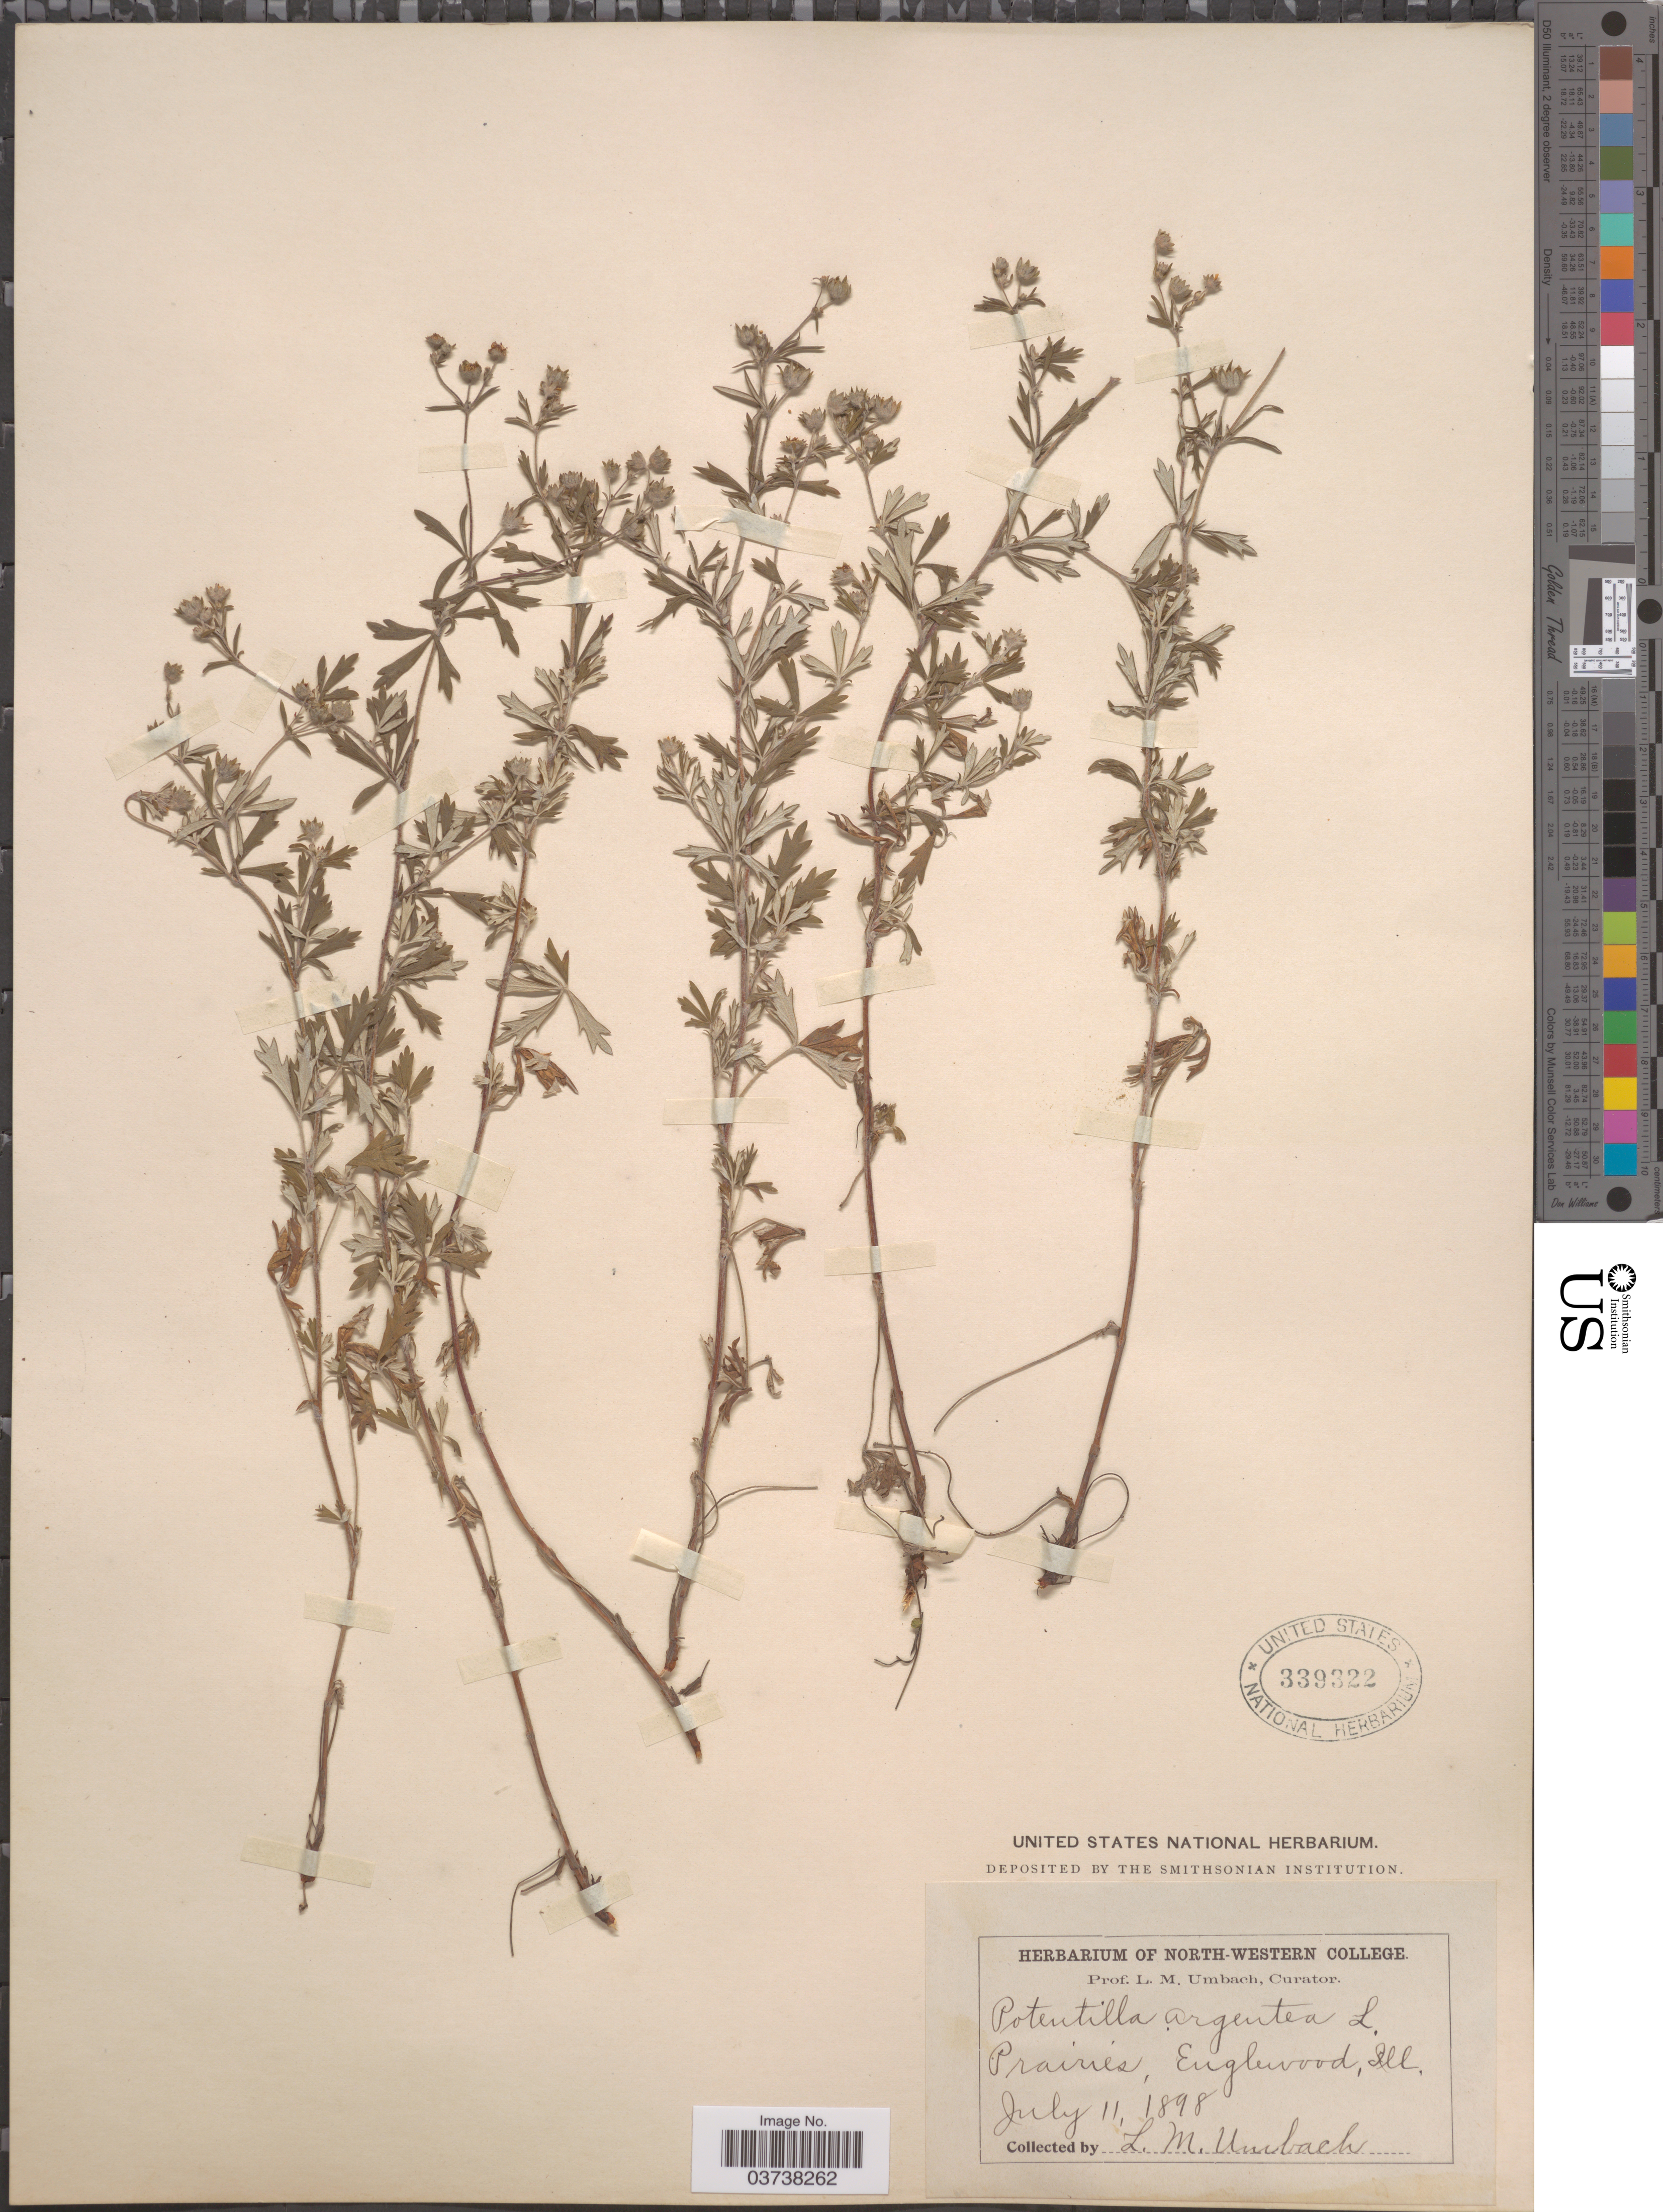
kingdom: Plantae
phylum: Tracheophyta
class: Magnoliopsida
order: Rosales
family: Rosaceae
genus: Potentilla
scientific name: Potentilla argentea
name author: L.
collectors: L. M. Umbach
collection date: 1898-07-11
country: United States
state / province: Illinois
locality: Englewood.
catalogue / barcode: US 339322